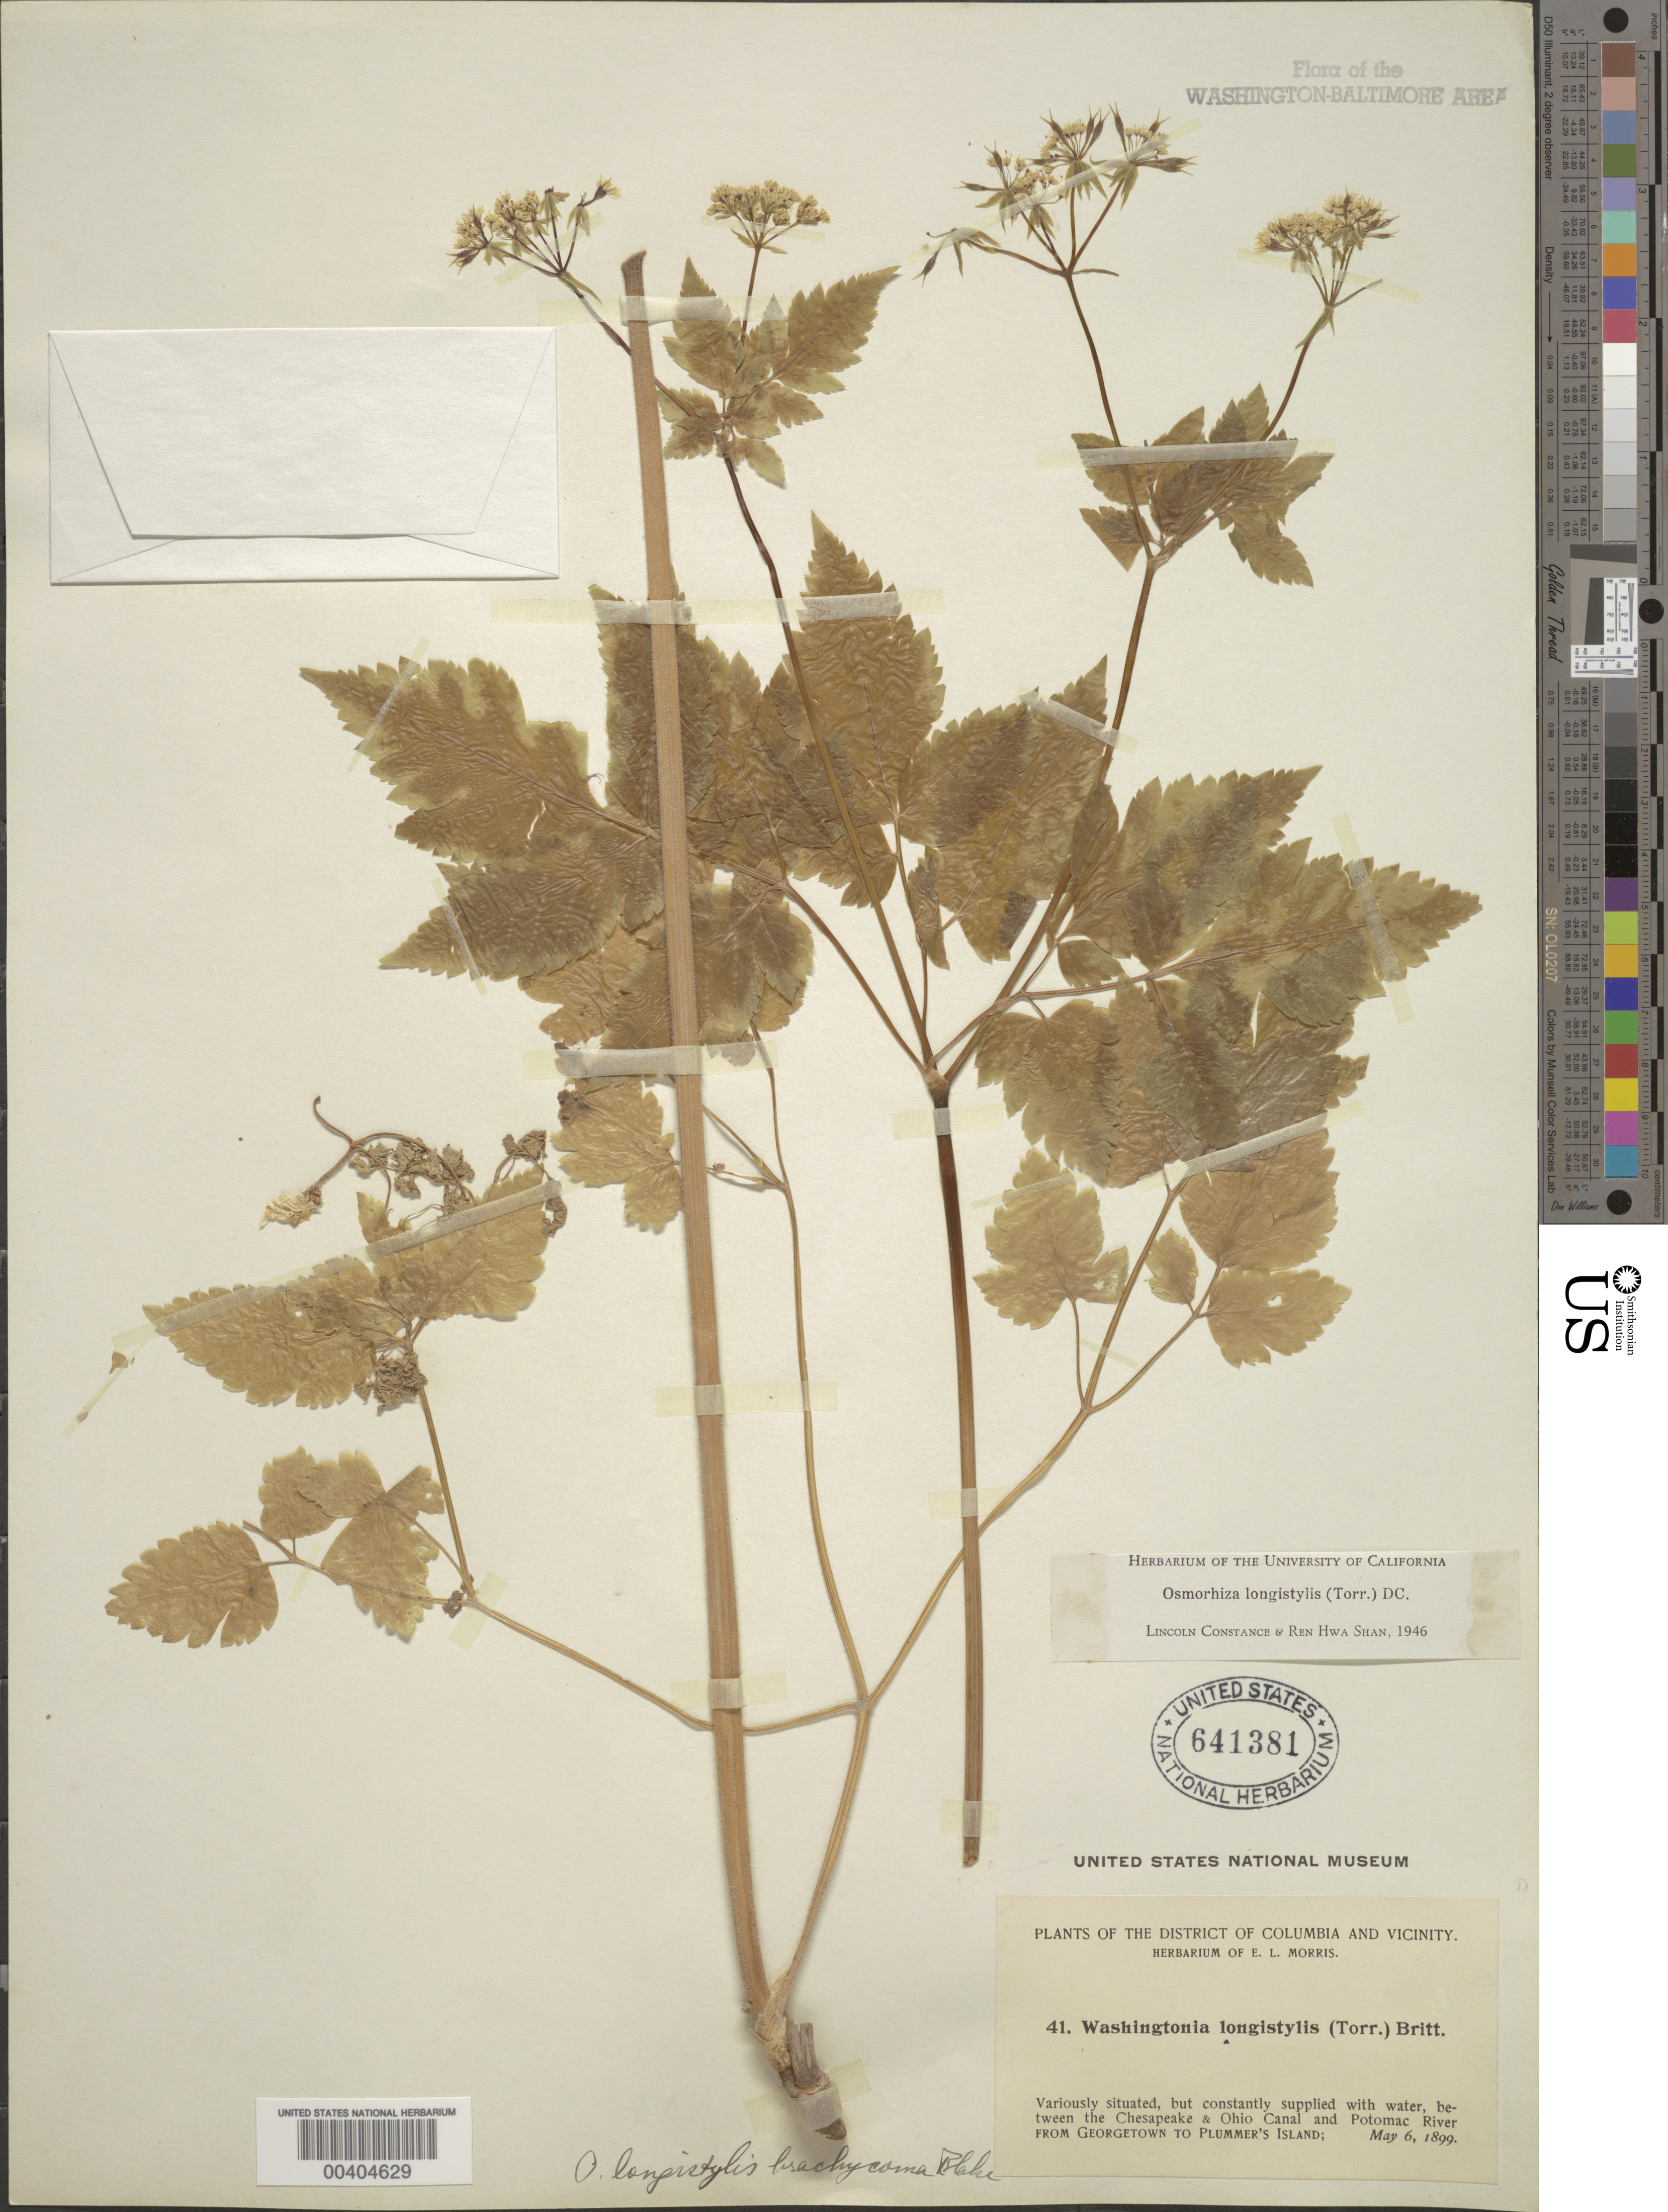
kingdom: Plantae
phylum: Tracheophyta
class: Magnoliopsida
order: Apiales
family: Apiaceae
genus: Osmorhiza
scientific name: Osmorhiza longistylis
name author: (Torr.) DC.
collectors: E. L. Morris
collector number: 41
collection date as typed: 06 May 1899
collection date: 1899-05-06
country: United States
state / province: District of Columbia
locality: between Georgetown to Plummers Island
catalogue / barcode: US 641381